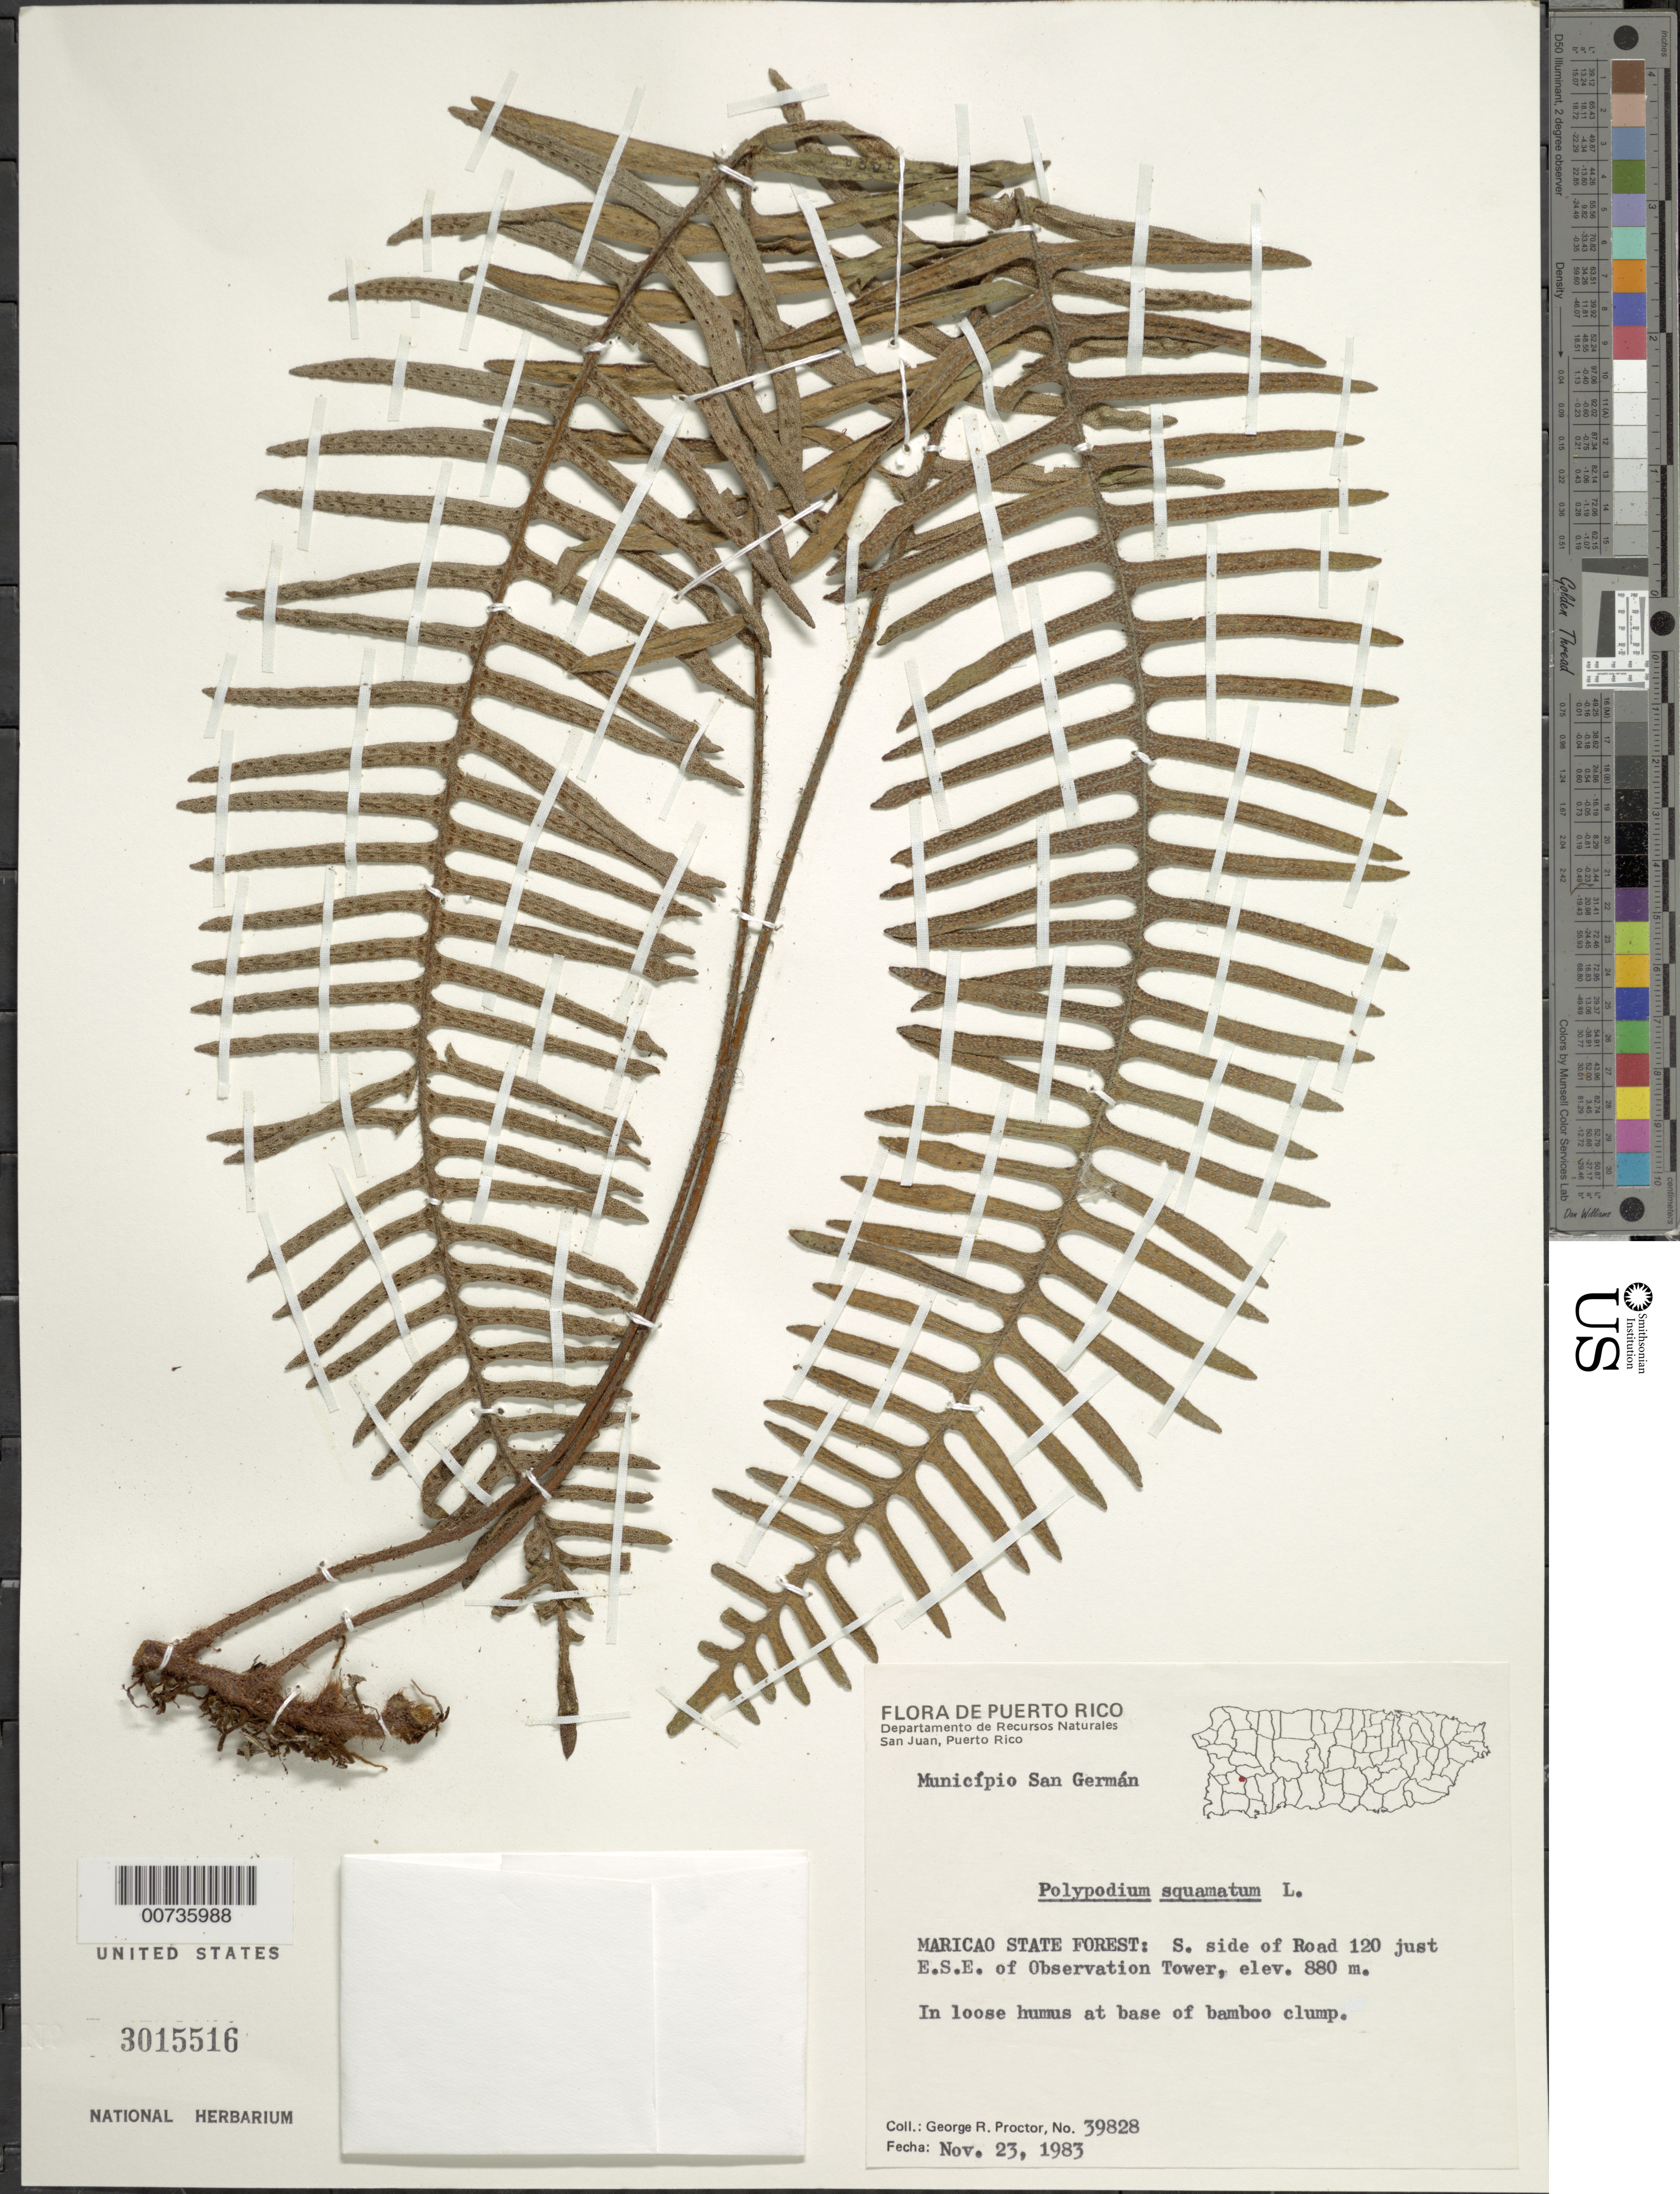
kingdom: Plantae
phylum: Tracheophyta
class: Polypodiopsida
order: Polypodiales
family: Polypodiaceae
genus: Pleopeltis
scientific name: Pleopeltis squamata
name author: (L.) J. Sm.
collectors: G. R. Proctor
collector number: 39828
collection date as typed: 23 Nov 1983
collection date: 1983-11-23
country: Puerto Rico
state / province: San Germán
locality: Mun. San German, Maricao State Forest: S side of Road 120 just ESE of Observation Tower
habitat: In loose humus at base of bamboo clump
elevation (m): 880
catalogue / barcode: US 3015516